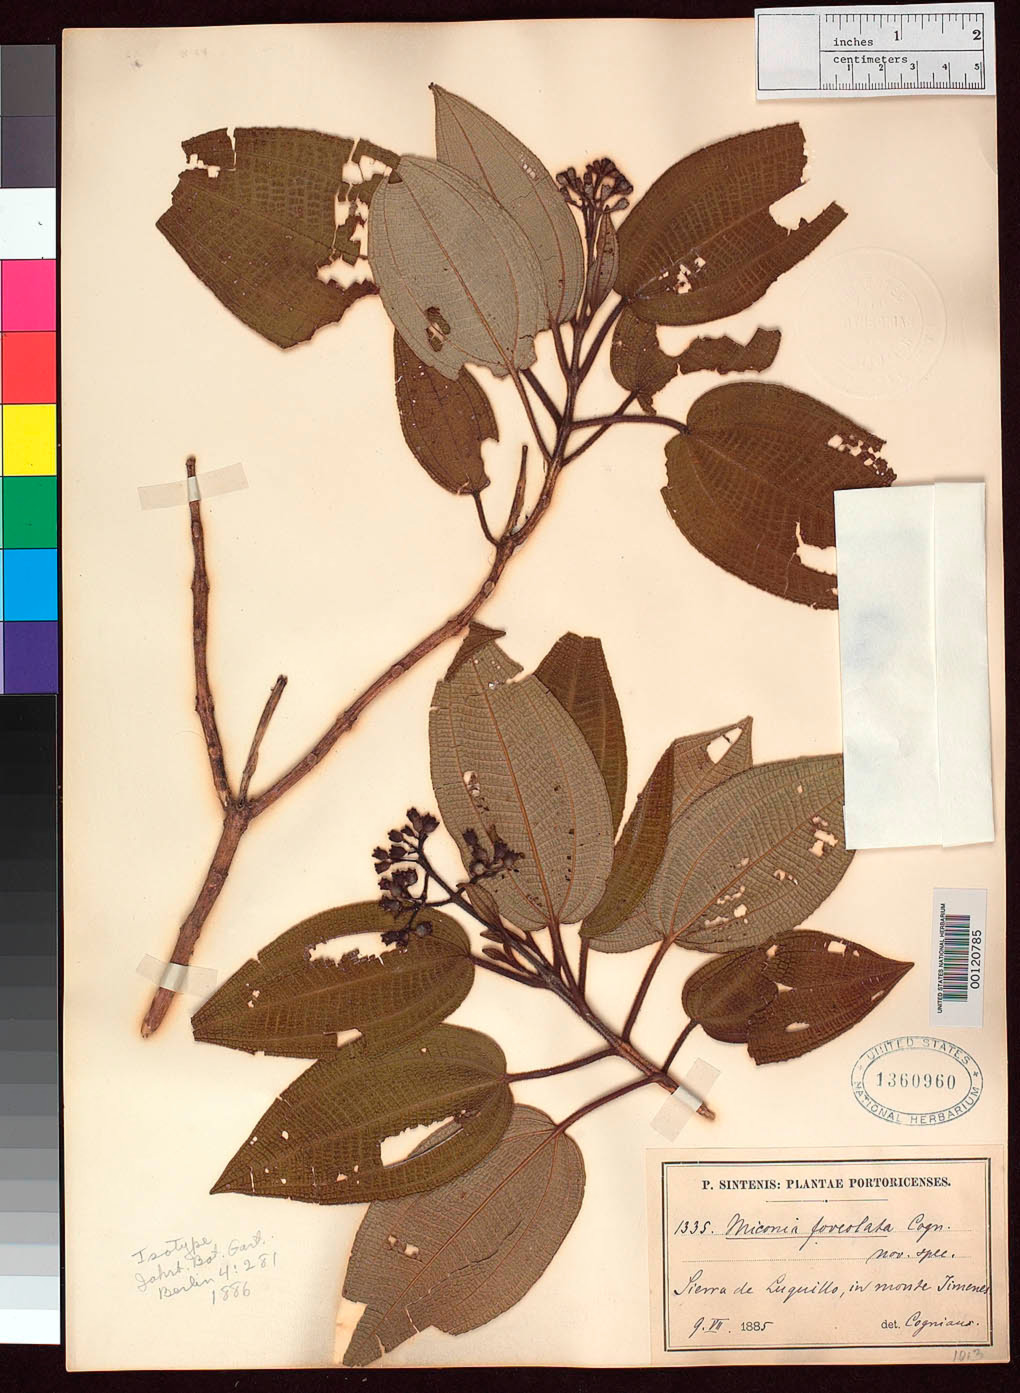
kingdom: Plantae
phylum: Tracheophyta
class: Magnoliopsida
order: Myrtales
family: Melastomataceae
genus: Miconia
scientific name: Miconia foveolata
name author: Cogn.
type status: Isosyntype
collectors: P. Sintenis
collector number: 1335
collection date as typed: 09 Jul 1885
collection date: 1885-07-09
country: Puerto Rico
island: Greater Antilles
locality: Sierra de Luquillo.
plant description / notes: Annotated as isotype by W.S. Judd, 2002.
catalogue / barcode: US 1360960